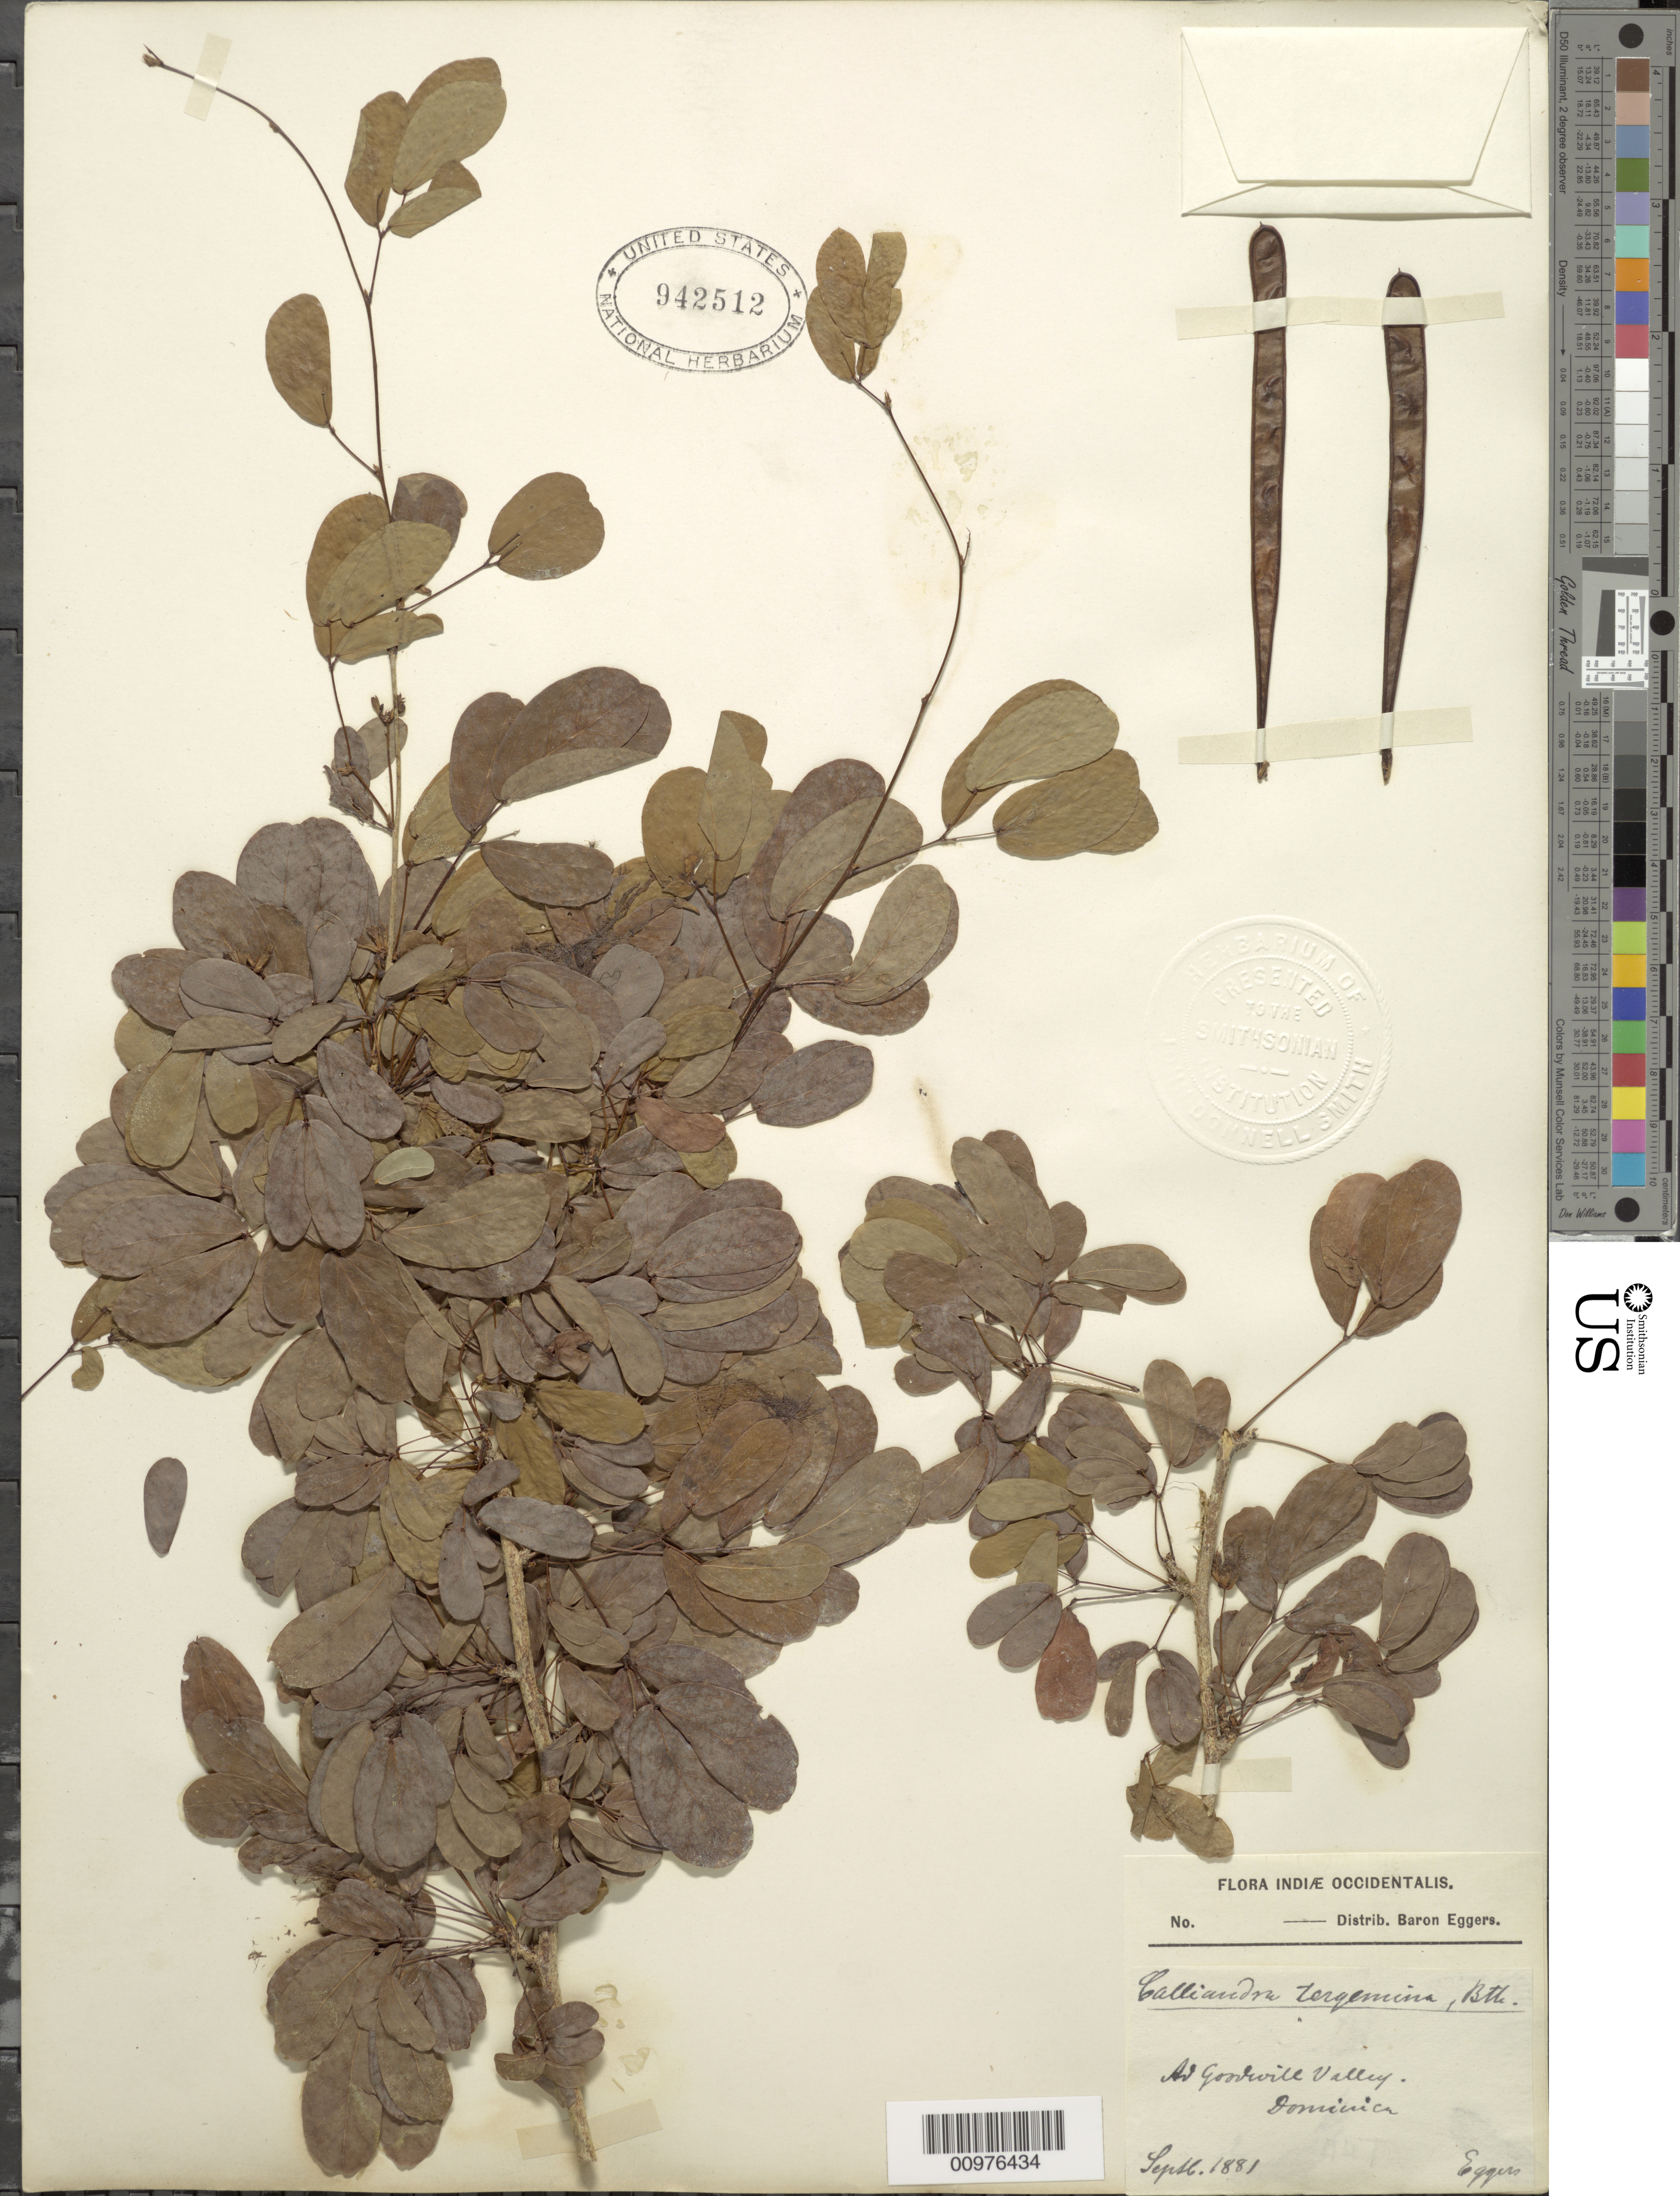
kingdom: Plantae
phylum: Tracheophyta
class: Magnoliopsida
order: Fabales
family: Fabaceae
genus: Calliandra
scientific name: Calliandra tergemina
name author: (L.) Benth.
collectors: H. F. A. von Eggers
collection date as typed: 16 Sep 1881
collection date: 1881-09-16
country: Dominica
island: Dominica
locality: Au Goodwill Valley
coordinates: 0 N, 0 E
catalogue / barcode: US 942512